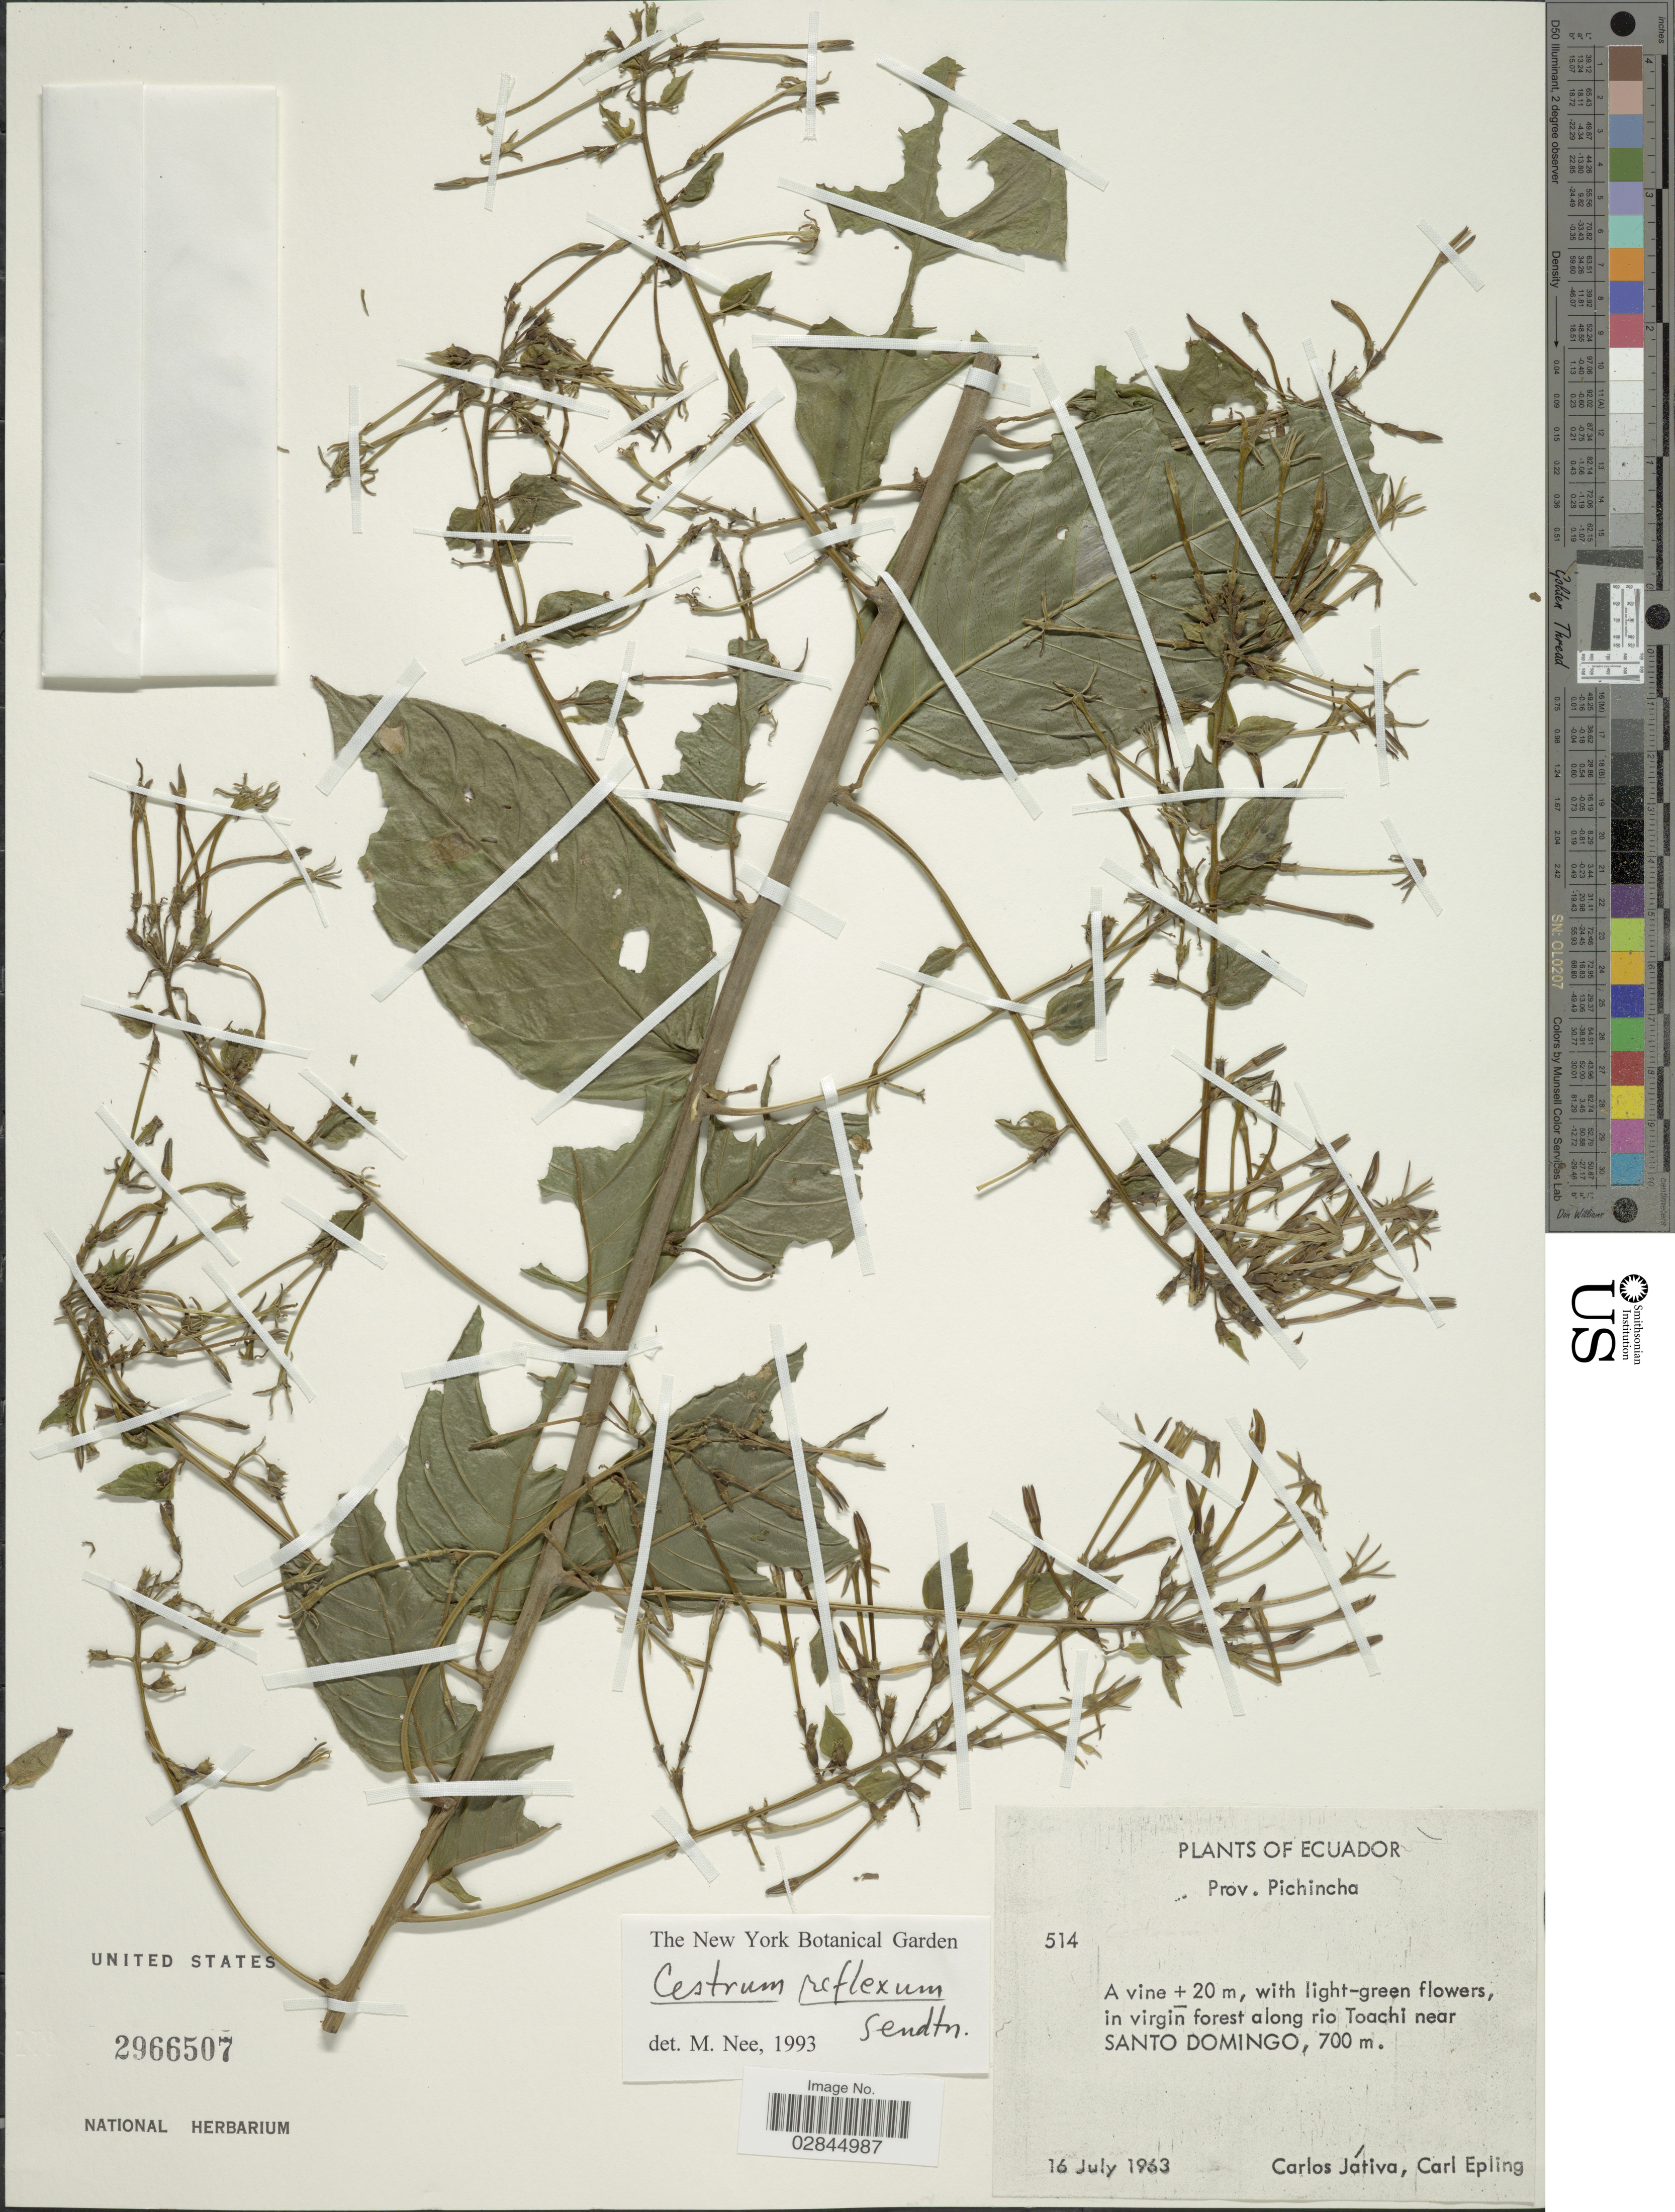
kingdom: Plantae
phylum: Tracheophyta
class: Magnoliopsida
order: Solanales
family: Solanaceae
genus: Cestrum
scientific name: Cestrum reflexum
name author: Sendtn.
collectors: C. D. Játiva & C. C. Epling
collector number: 514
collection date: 1963-07-16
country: Ecuador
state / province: Pichincha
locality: In virgin forest along rio Toachi near Santo Domingo.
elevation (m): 700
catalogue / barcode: US 2966507